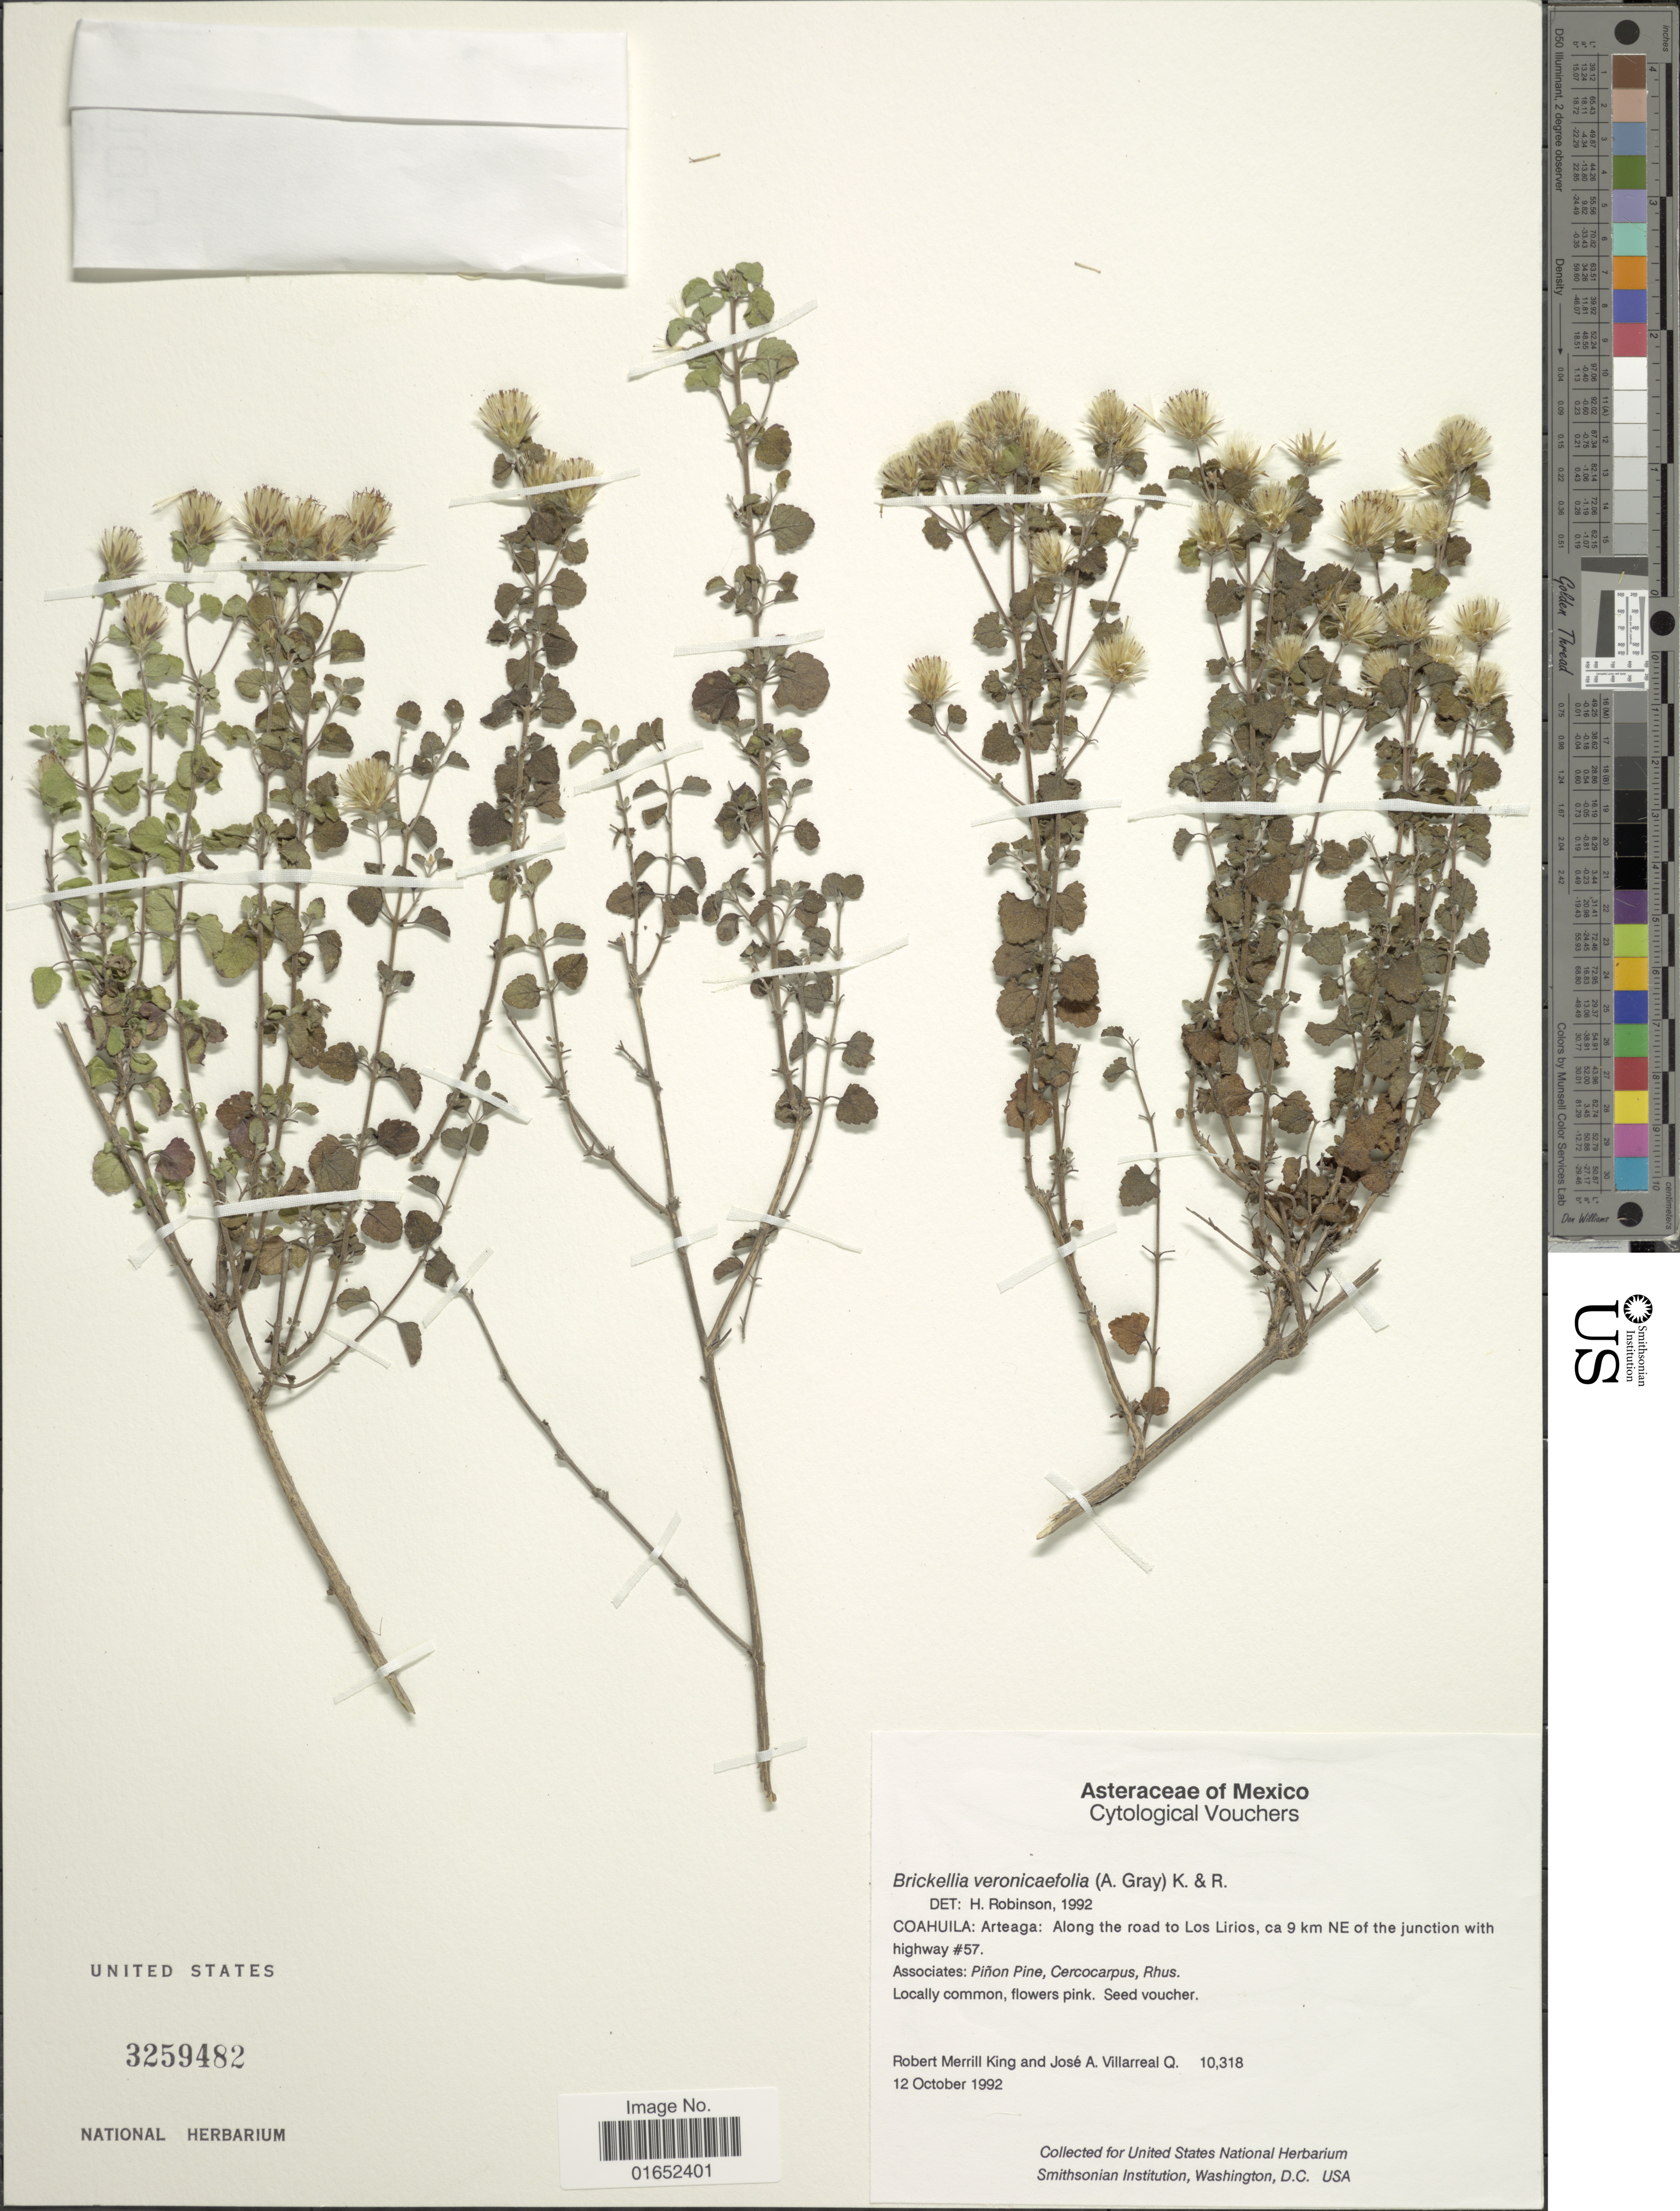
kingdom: Plantae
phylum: Tracheophyta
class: Magnoliopsida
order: Asterales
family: Asteraceae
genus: Brickellia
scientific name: Brickellia veronicaefolia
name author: (Kunth) A. Gray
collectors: R. M. King & J. Villarreal-Quintanilla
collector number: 10318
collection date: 1992-10-12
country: Mexico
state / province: Coahuila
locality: Arteaga: Along the road to Los Lirios, ca 9 km NE of the junction with highway #57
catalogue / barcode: US 3259482